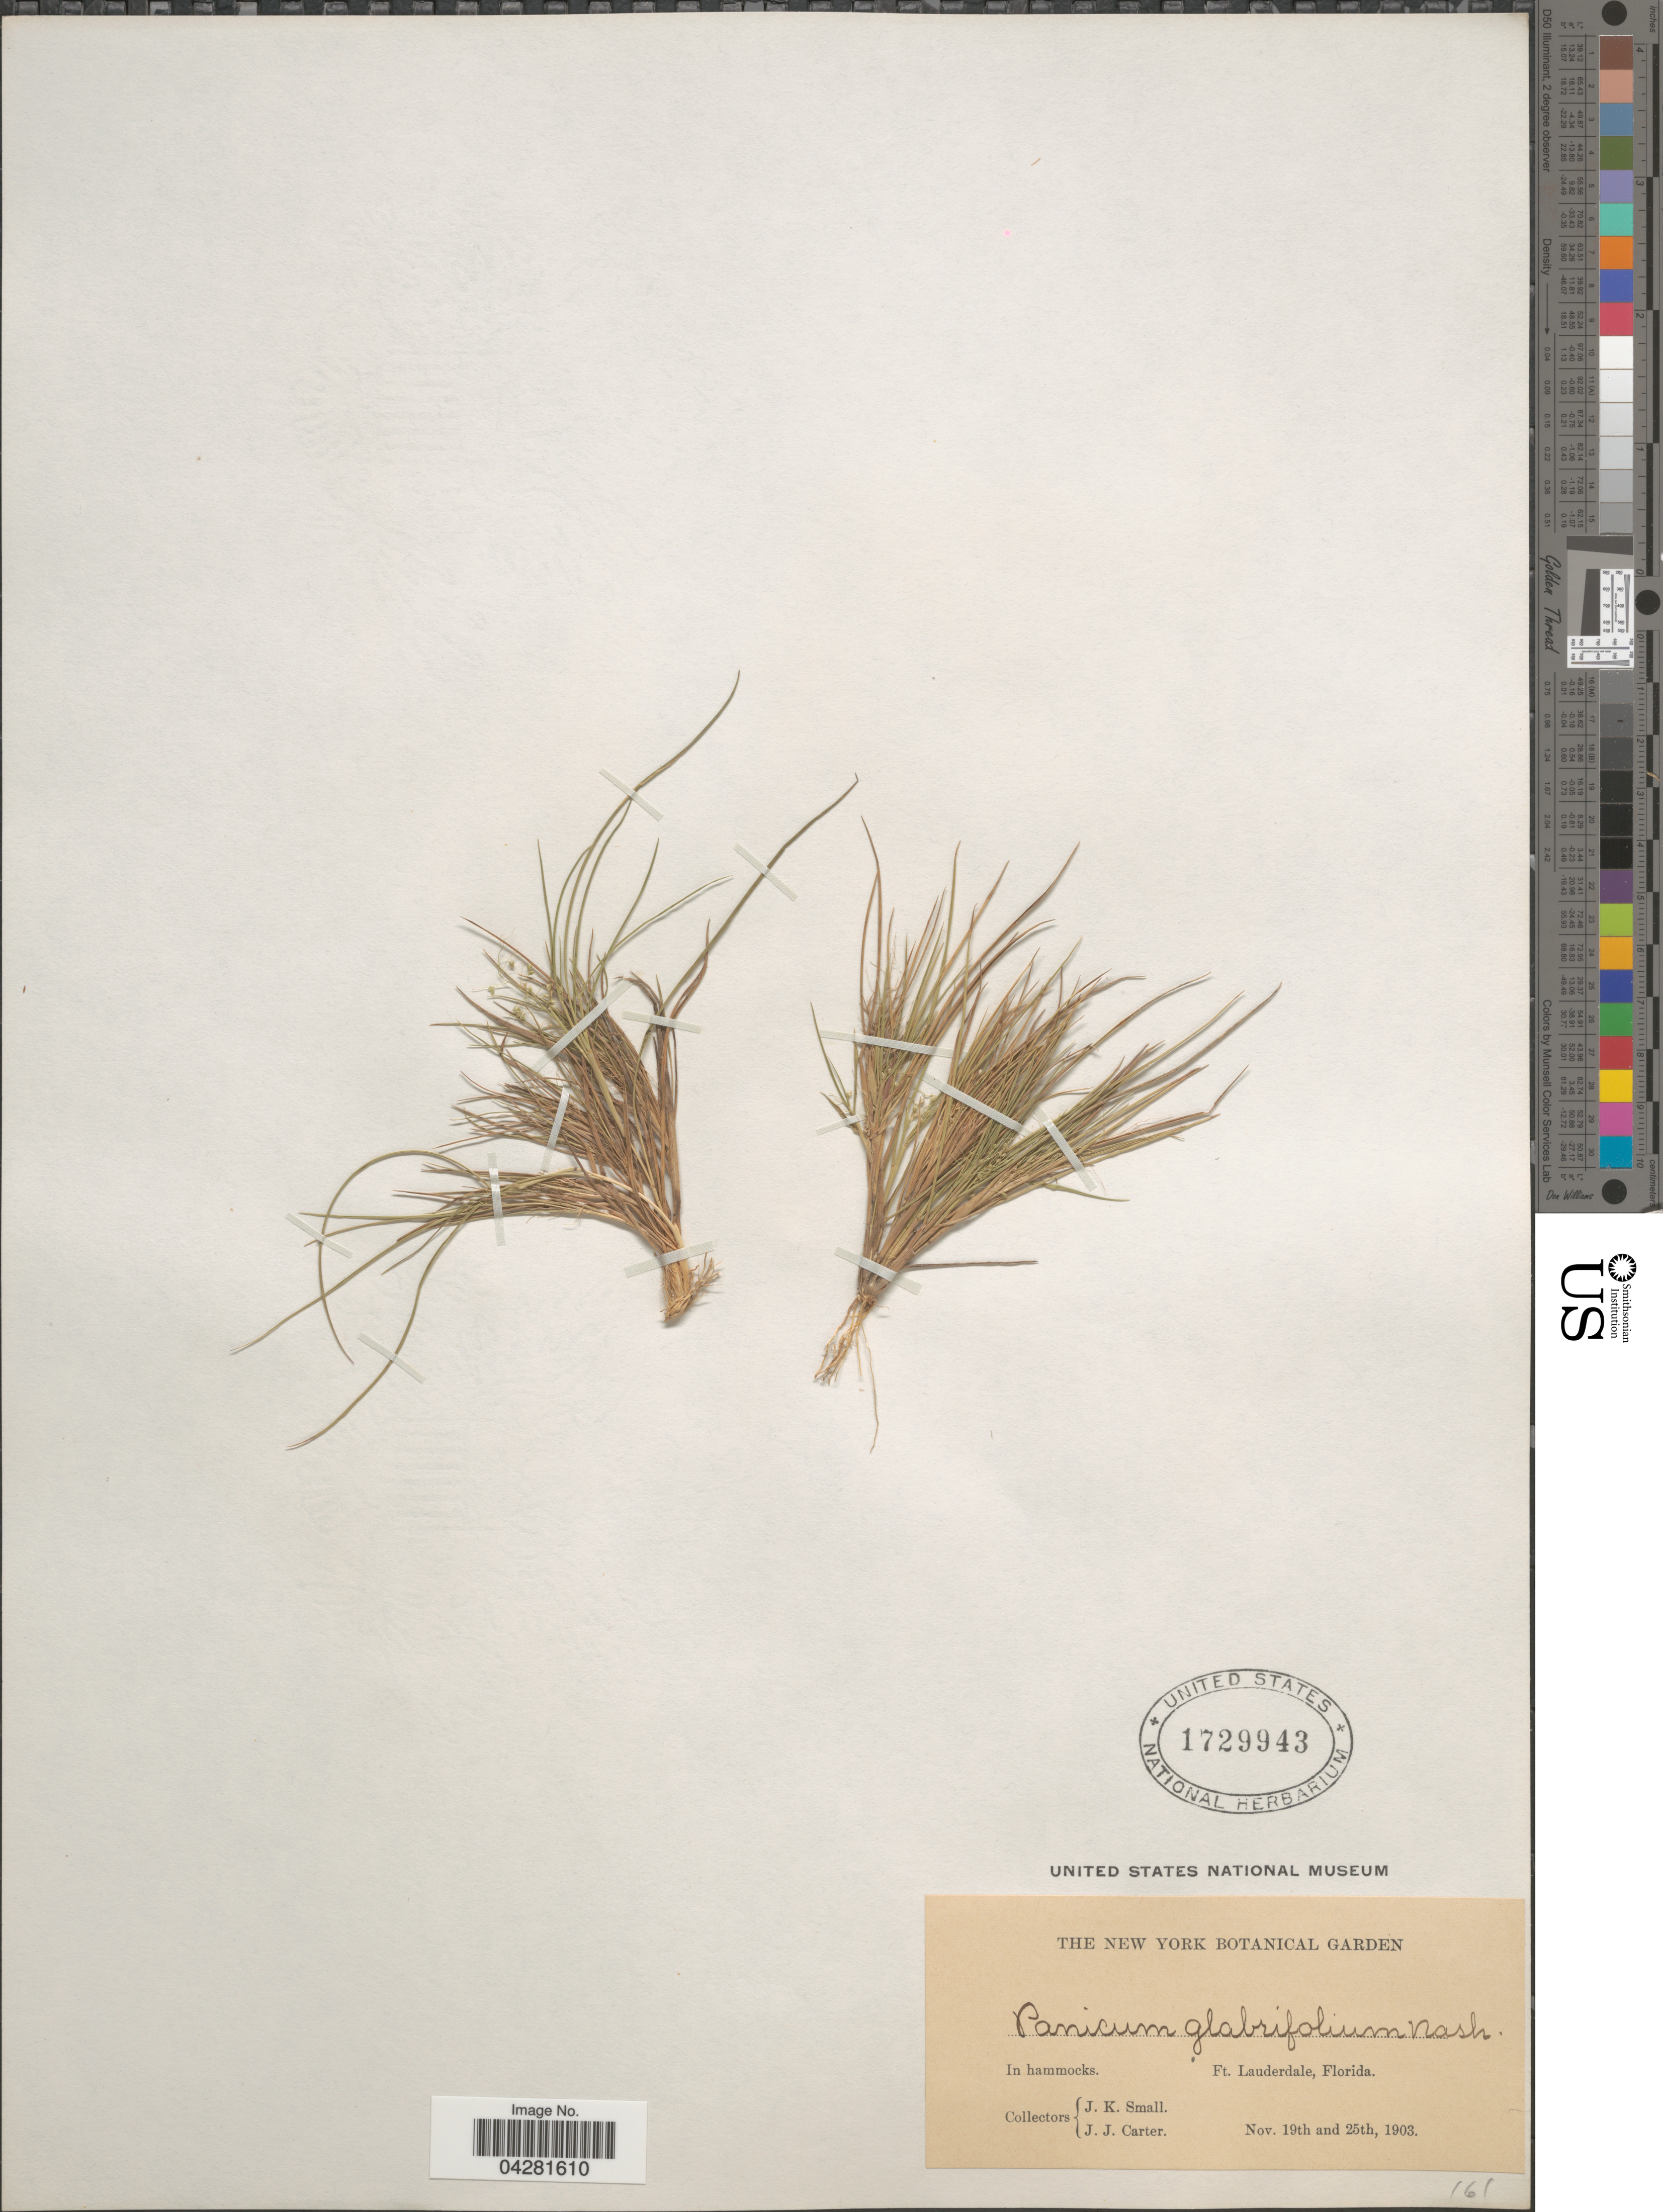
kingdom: Plantae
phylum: Tracheophyta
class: Liliopsida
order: Poales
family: Poaceae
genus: Dichanthelium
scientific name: Dichanthelium ensifolium var. breve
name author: (Hitchc. & Chase) B.F. Hansen & Wunderlin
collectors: J. K. Small & J. Carter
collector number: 161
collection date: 1903-11-19/1903-11-25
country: United States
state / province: Florida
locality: In hammocks. Ft. Lauderdale.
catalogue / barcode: US 1729943